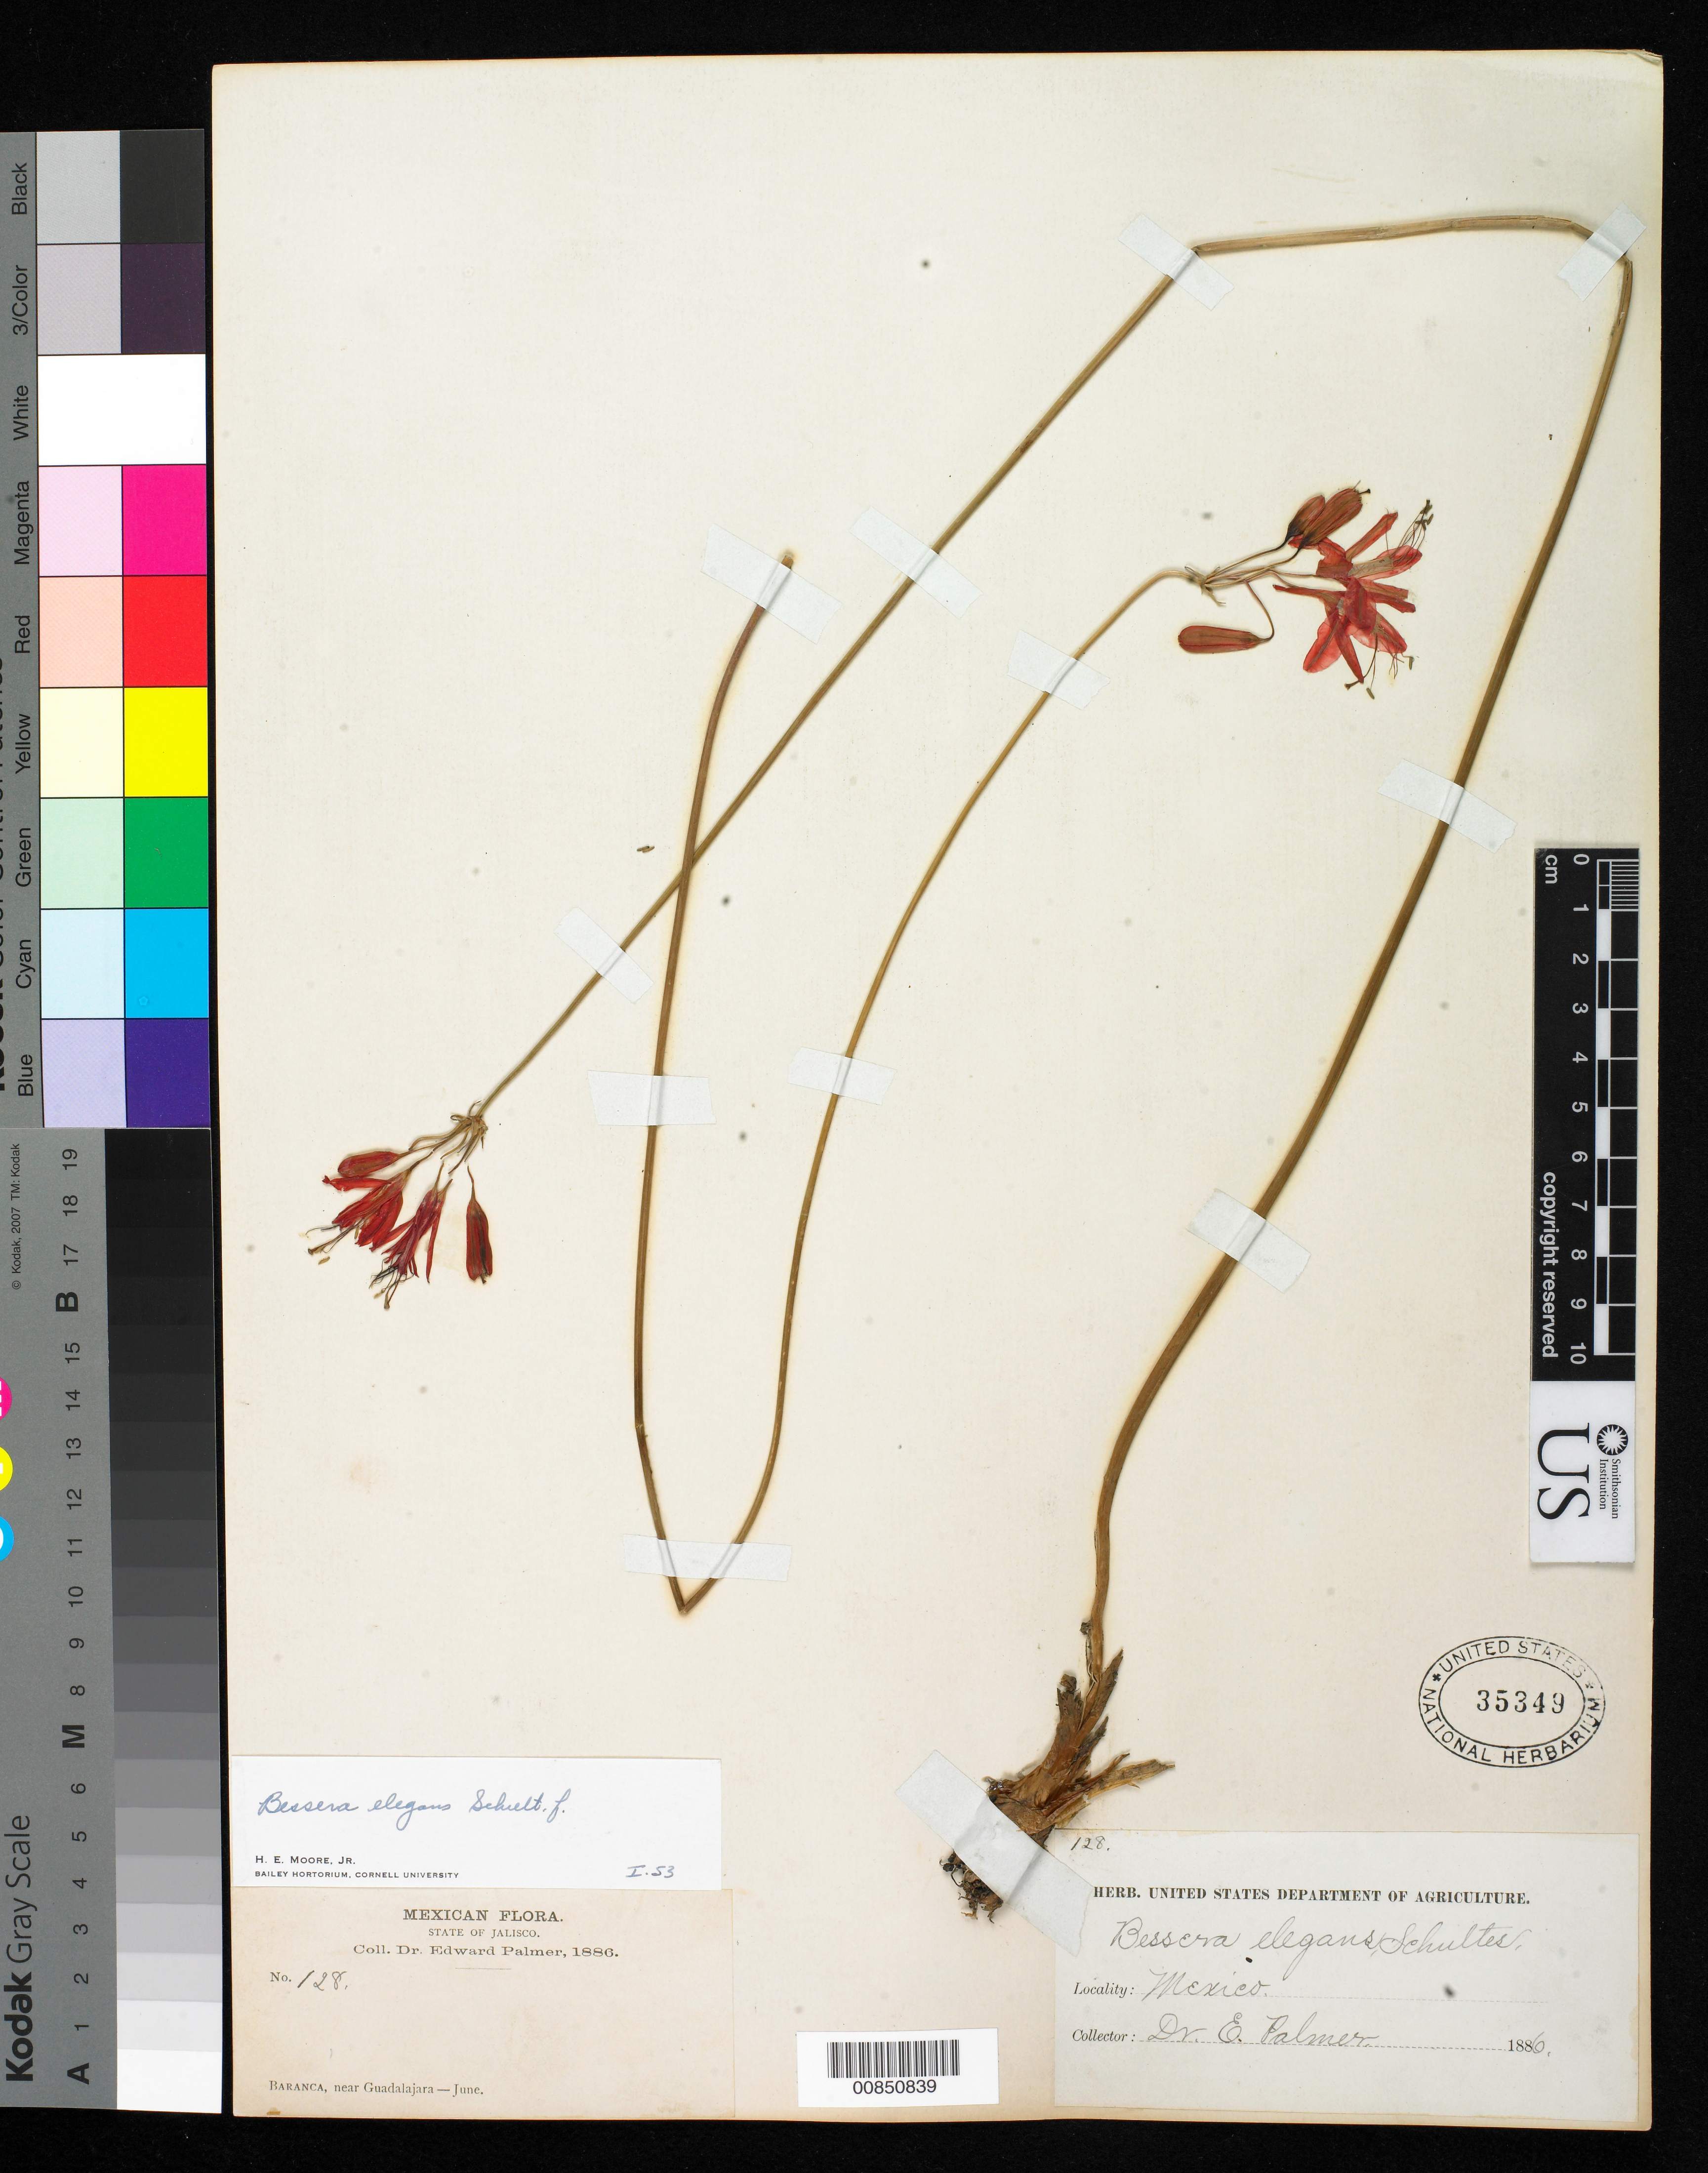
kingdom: Plantae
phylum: Tracheophyta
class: Liliopsida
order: Asparagales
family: Asparagaceae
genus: Bessera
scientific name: Bessera elegans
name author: Schult. f.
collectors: E. Palmer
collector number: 128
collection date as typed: Jun 1886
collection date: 1886-06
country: Mexico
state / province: Jalisco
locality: Barranca, near Guadalajara, Jalisco.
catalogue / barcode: US 35349